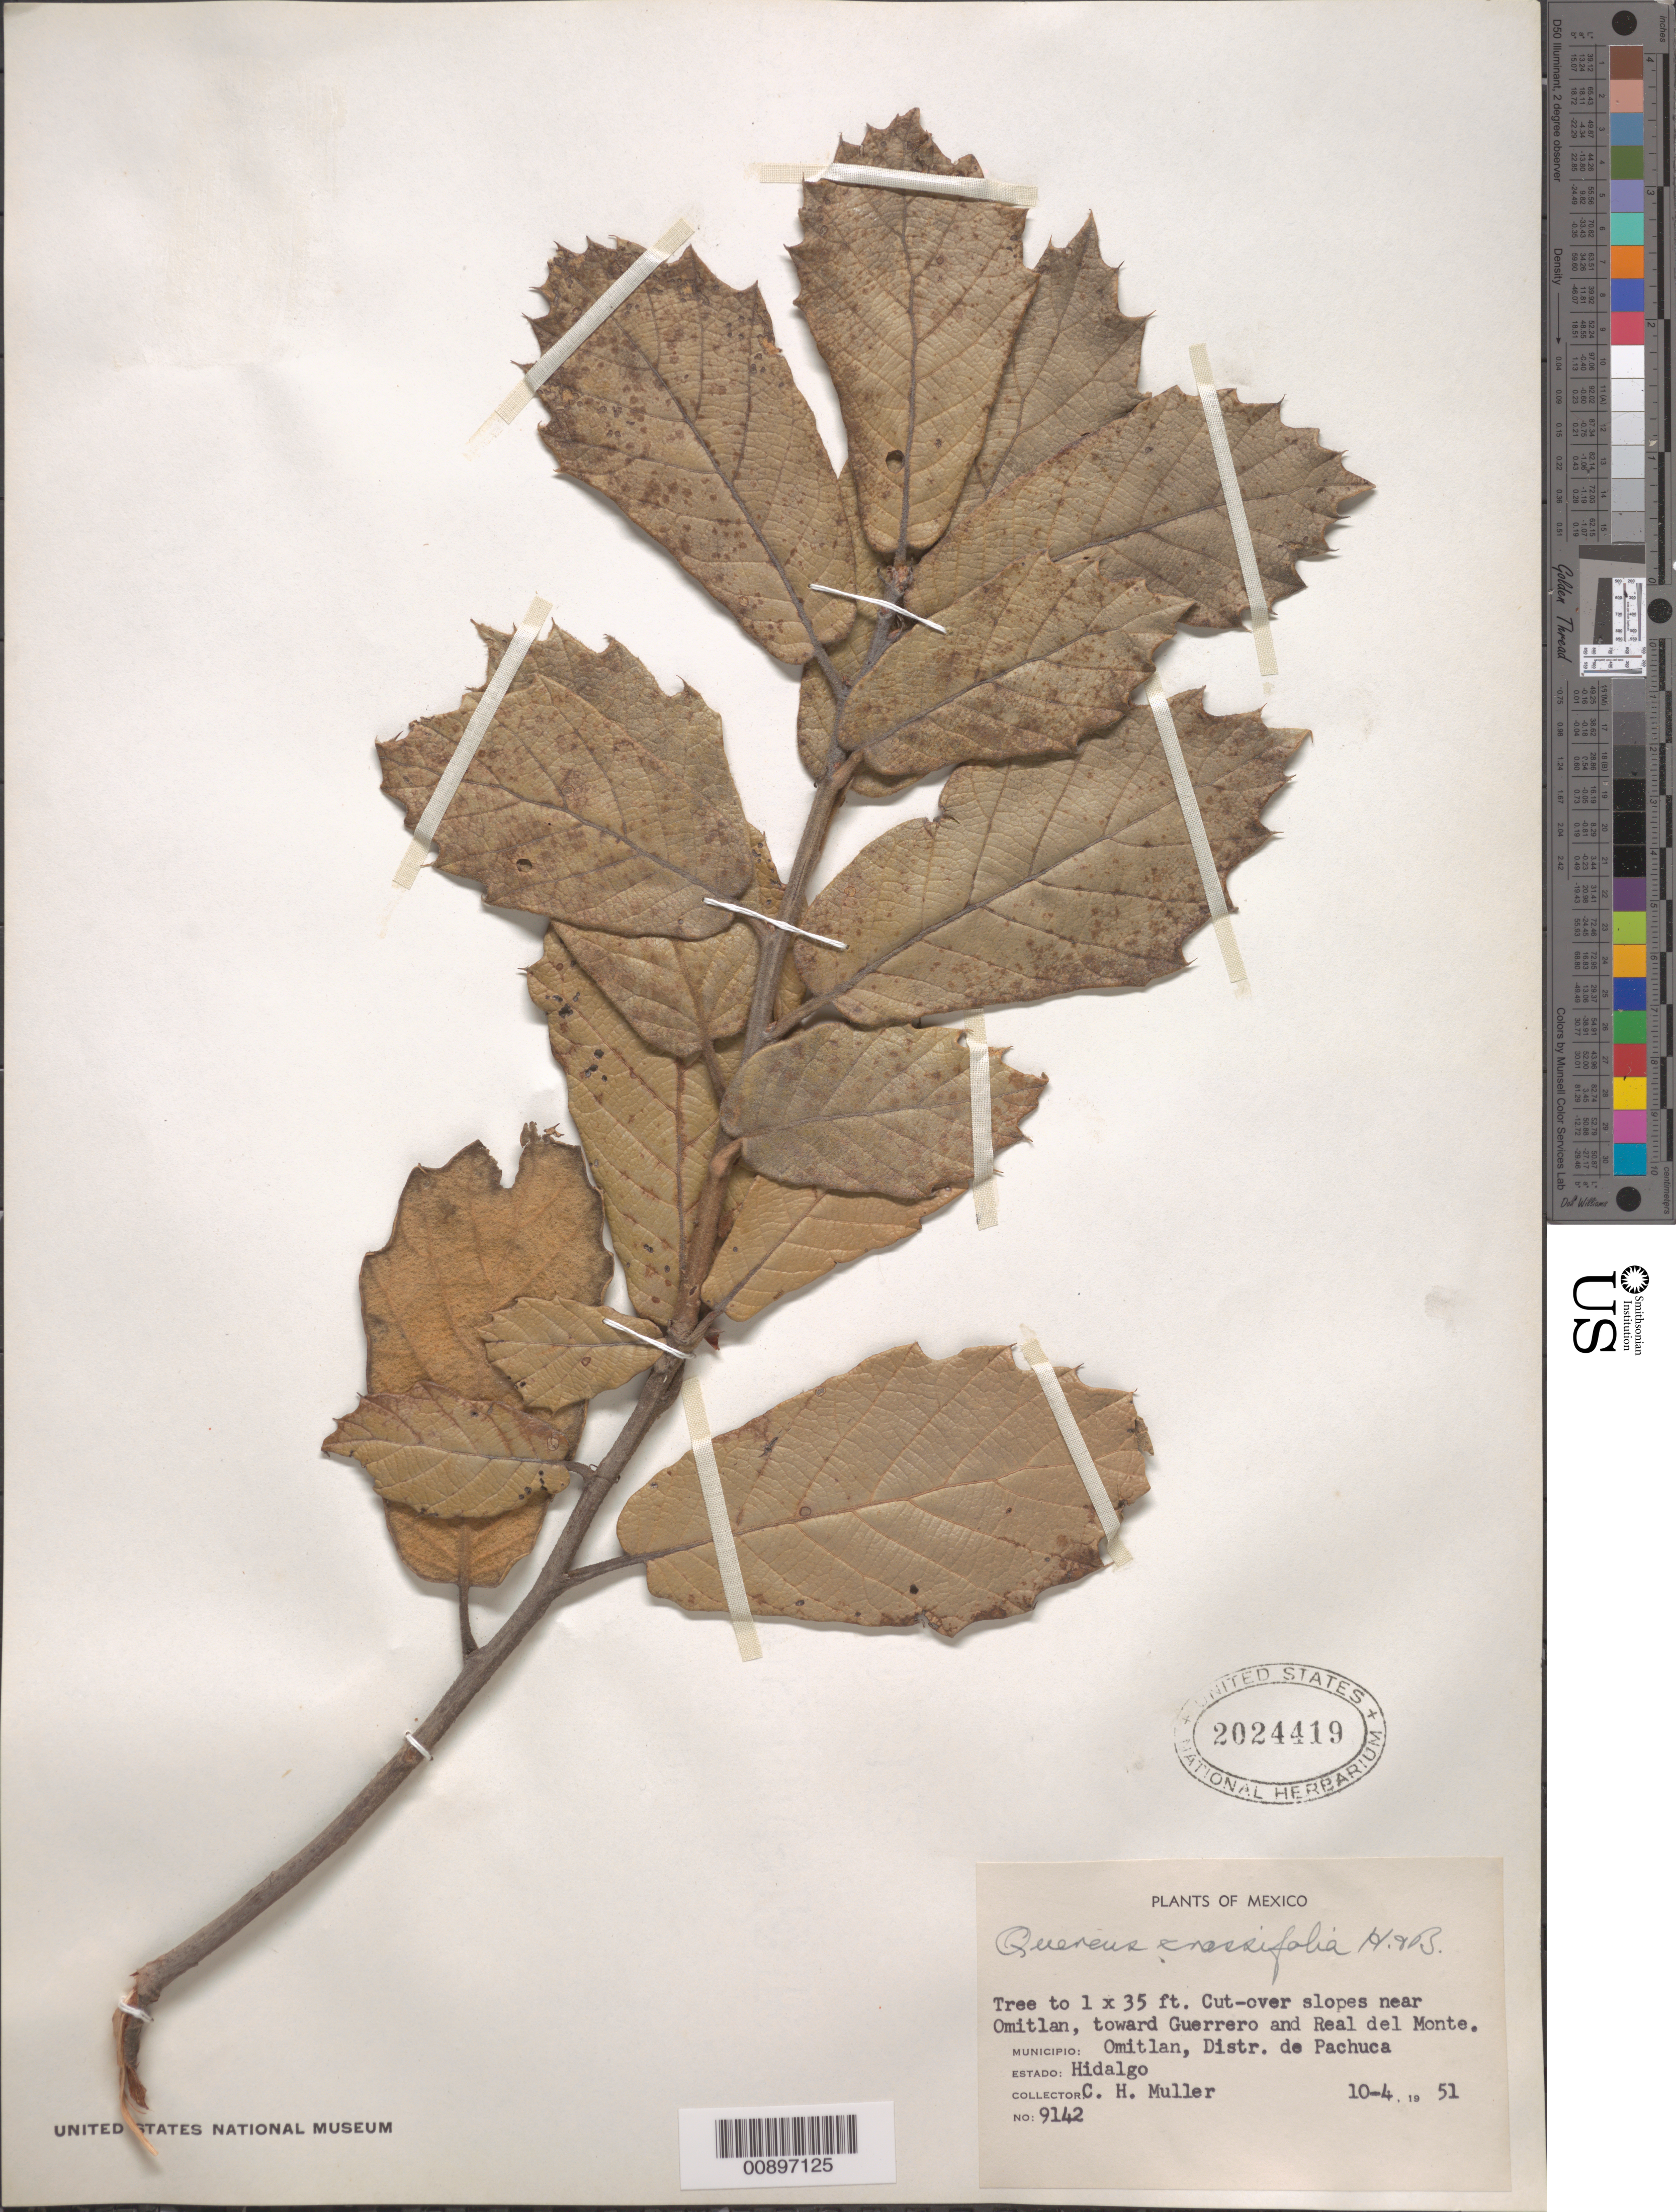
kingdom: Plantae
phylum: Tracheophyta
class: Magnoliopsida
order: Fagales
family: Fagaceae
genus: Quercus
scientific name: Quercus crassifolia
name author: Humb. & Bonpl.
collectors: C. H. Muller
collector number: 9142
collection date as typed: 04 Oct 1951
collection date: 1951-10-04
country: Mexico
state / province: Hidalgo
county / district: Pachuca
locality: Near Omitlán, toward Guerrero and Real del Monte. Omitlán, Distr. de Pachuca, Estado Hidalgo.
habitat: Cut-over slopes.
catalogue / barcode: US 2024419